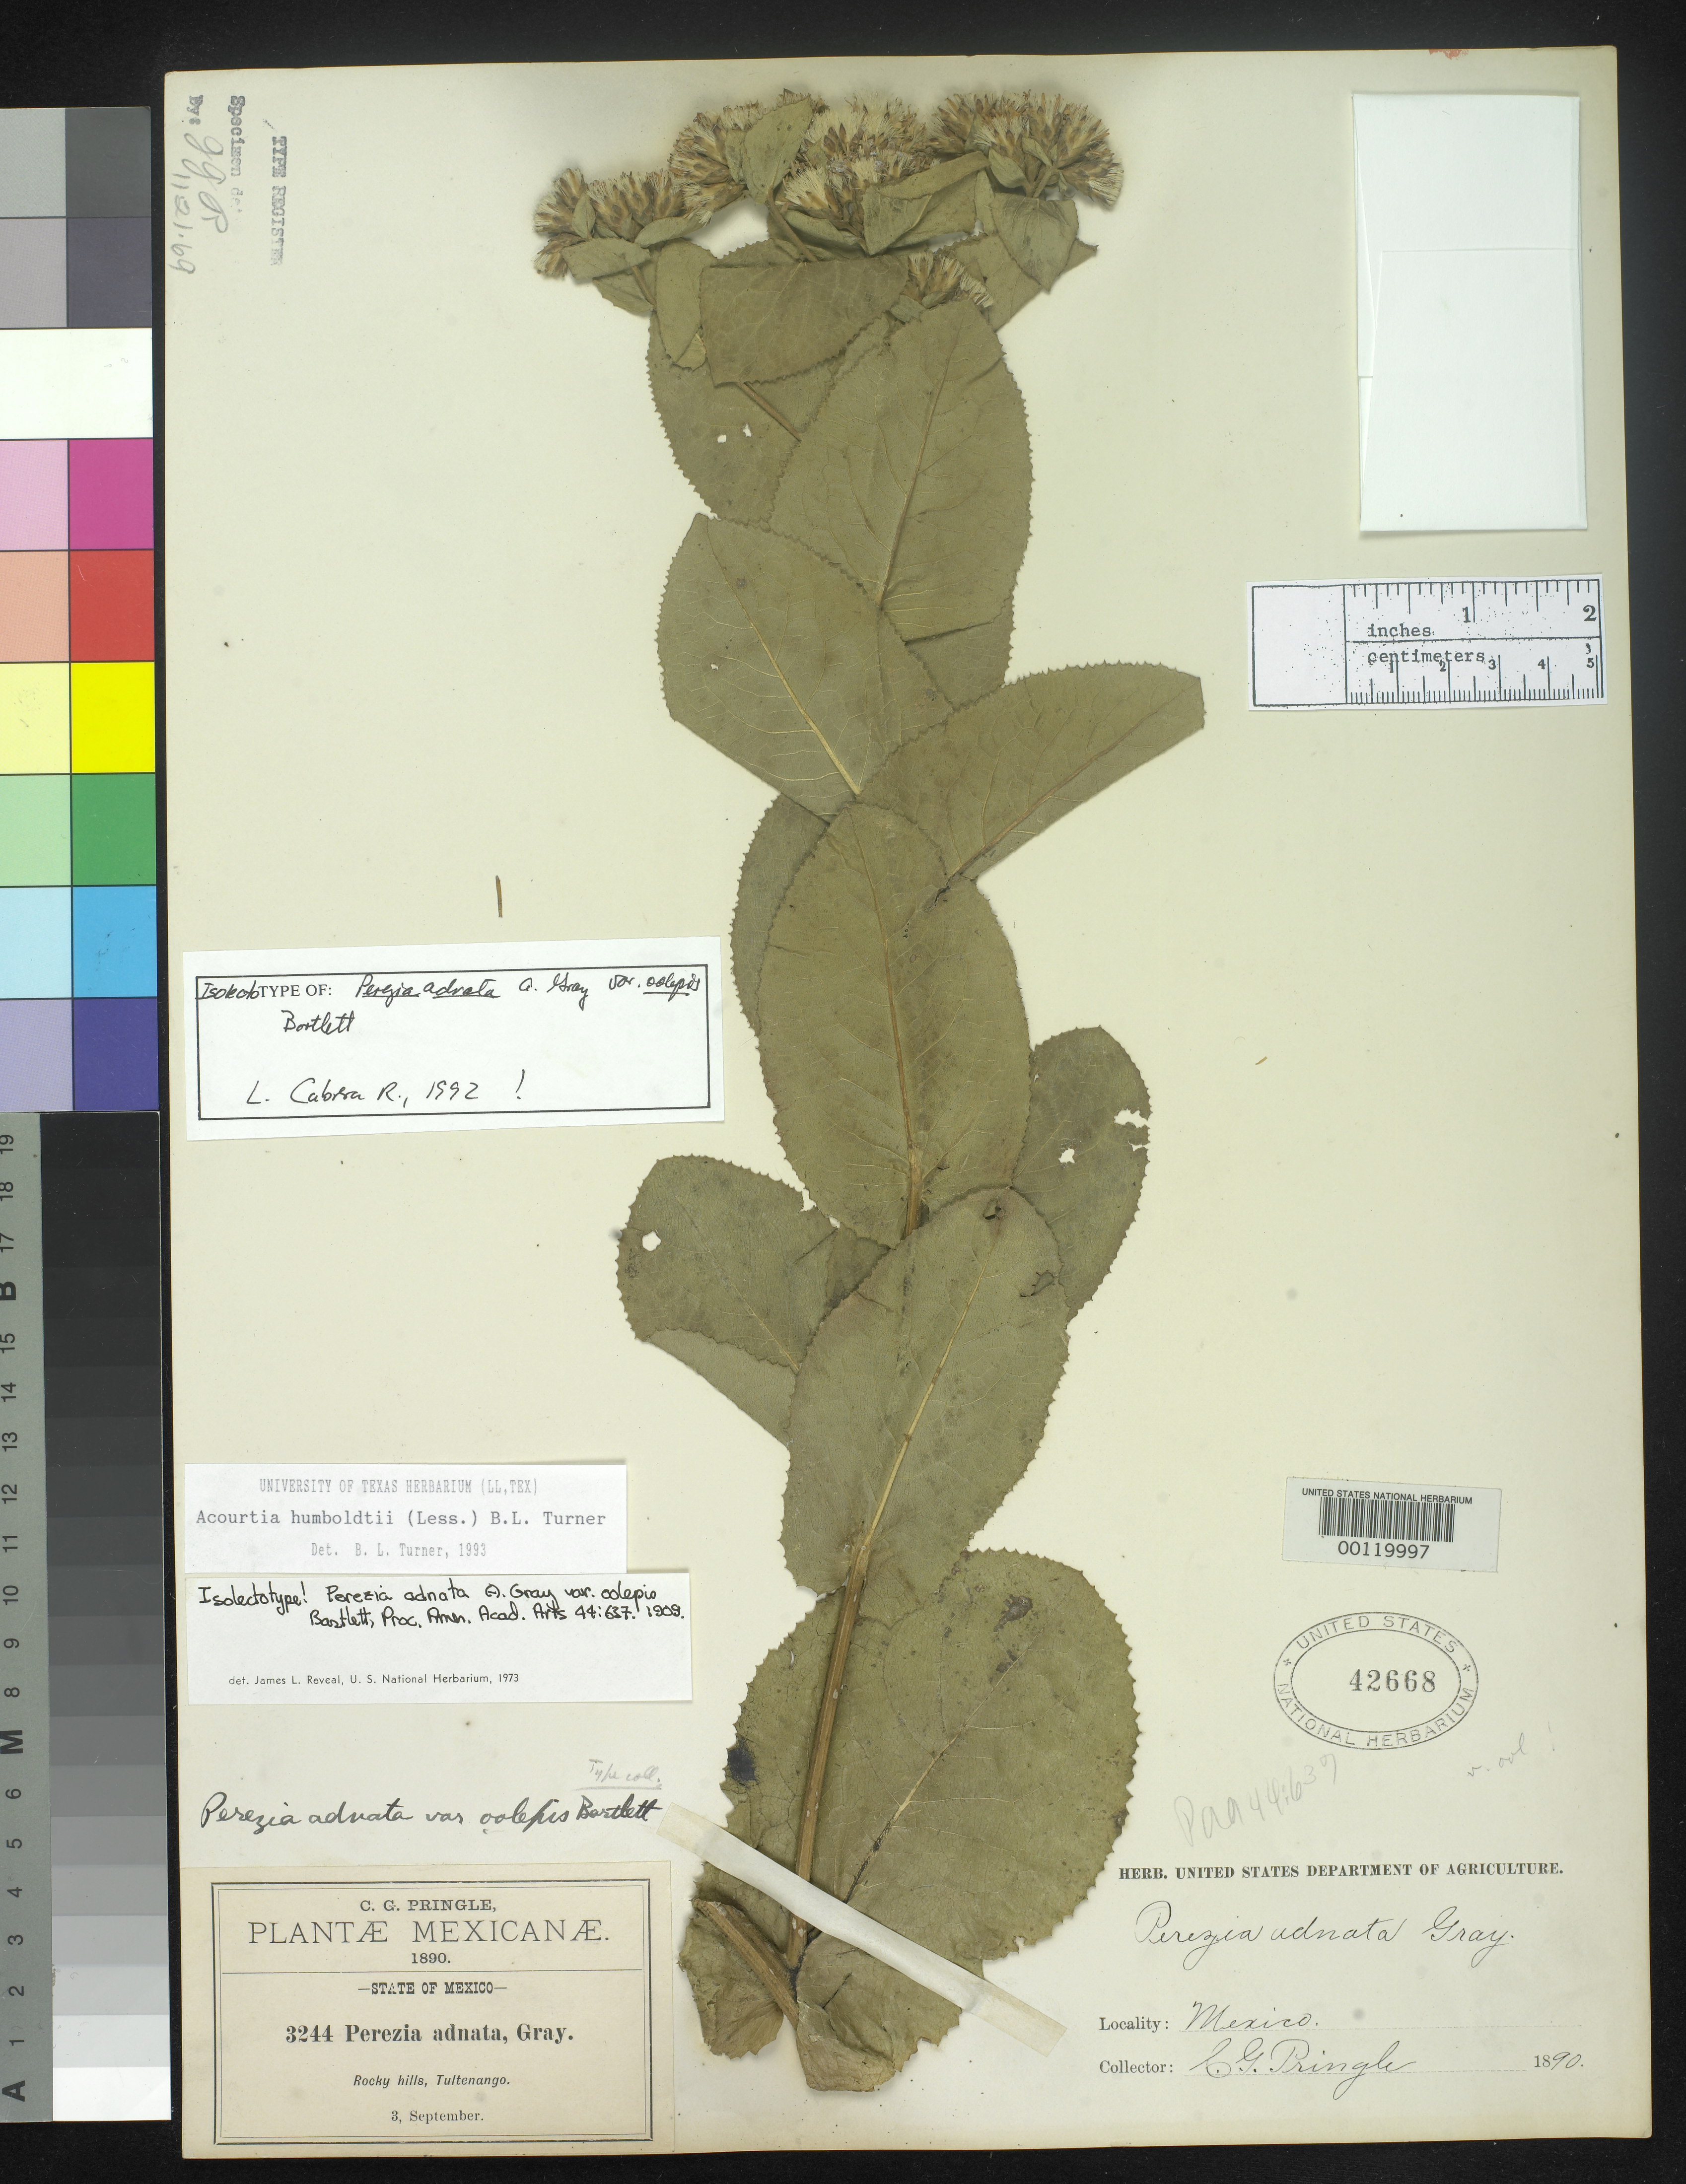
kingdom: Plantae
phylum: Tracheophyta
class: Magnoliopsida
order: Asterales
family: Asteraceae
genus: Perezia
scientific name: Perezia adnata var. oolepis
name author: Bartlett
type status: Isolectotype; Isosyntype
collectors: C. G. Pringle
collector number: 3244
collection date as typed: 03 Sep 1890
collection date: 1890-09-03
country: Mexico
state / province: México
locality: Tultenango.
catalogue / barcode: US 42668